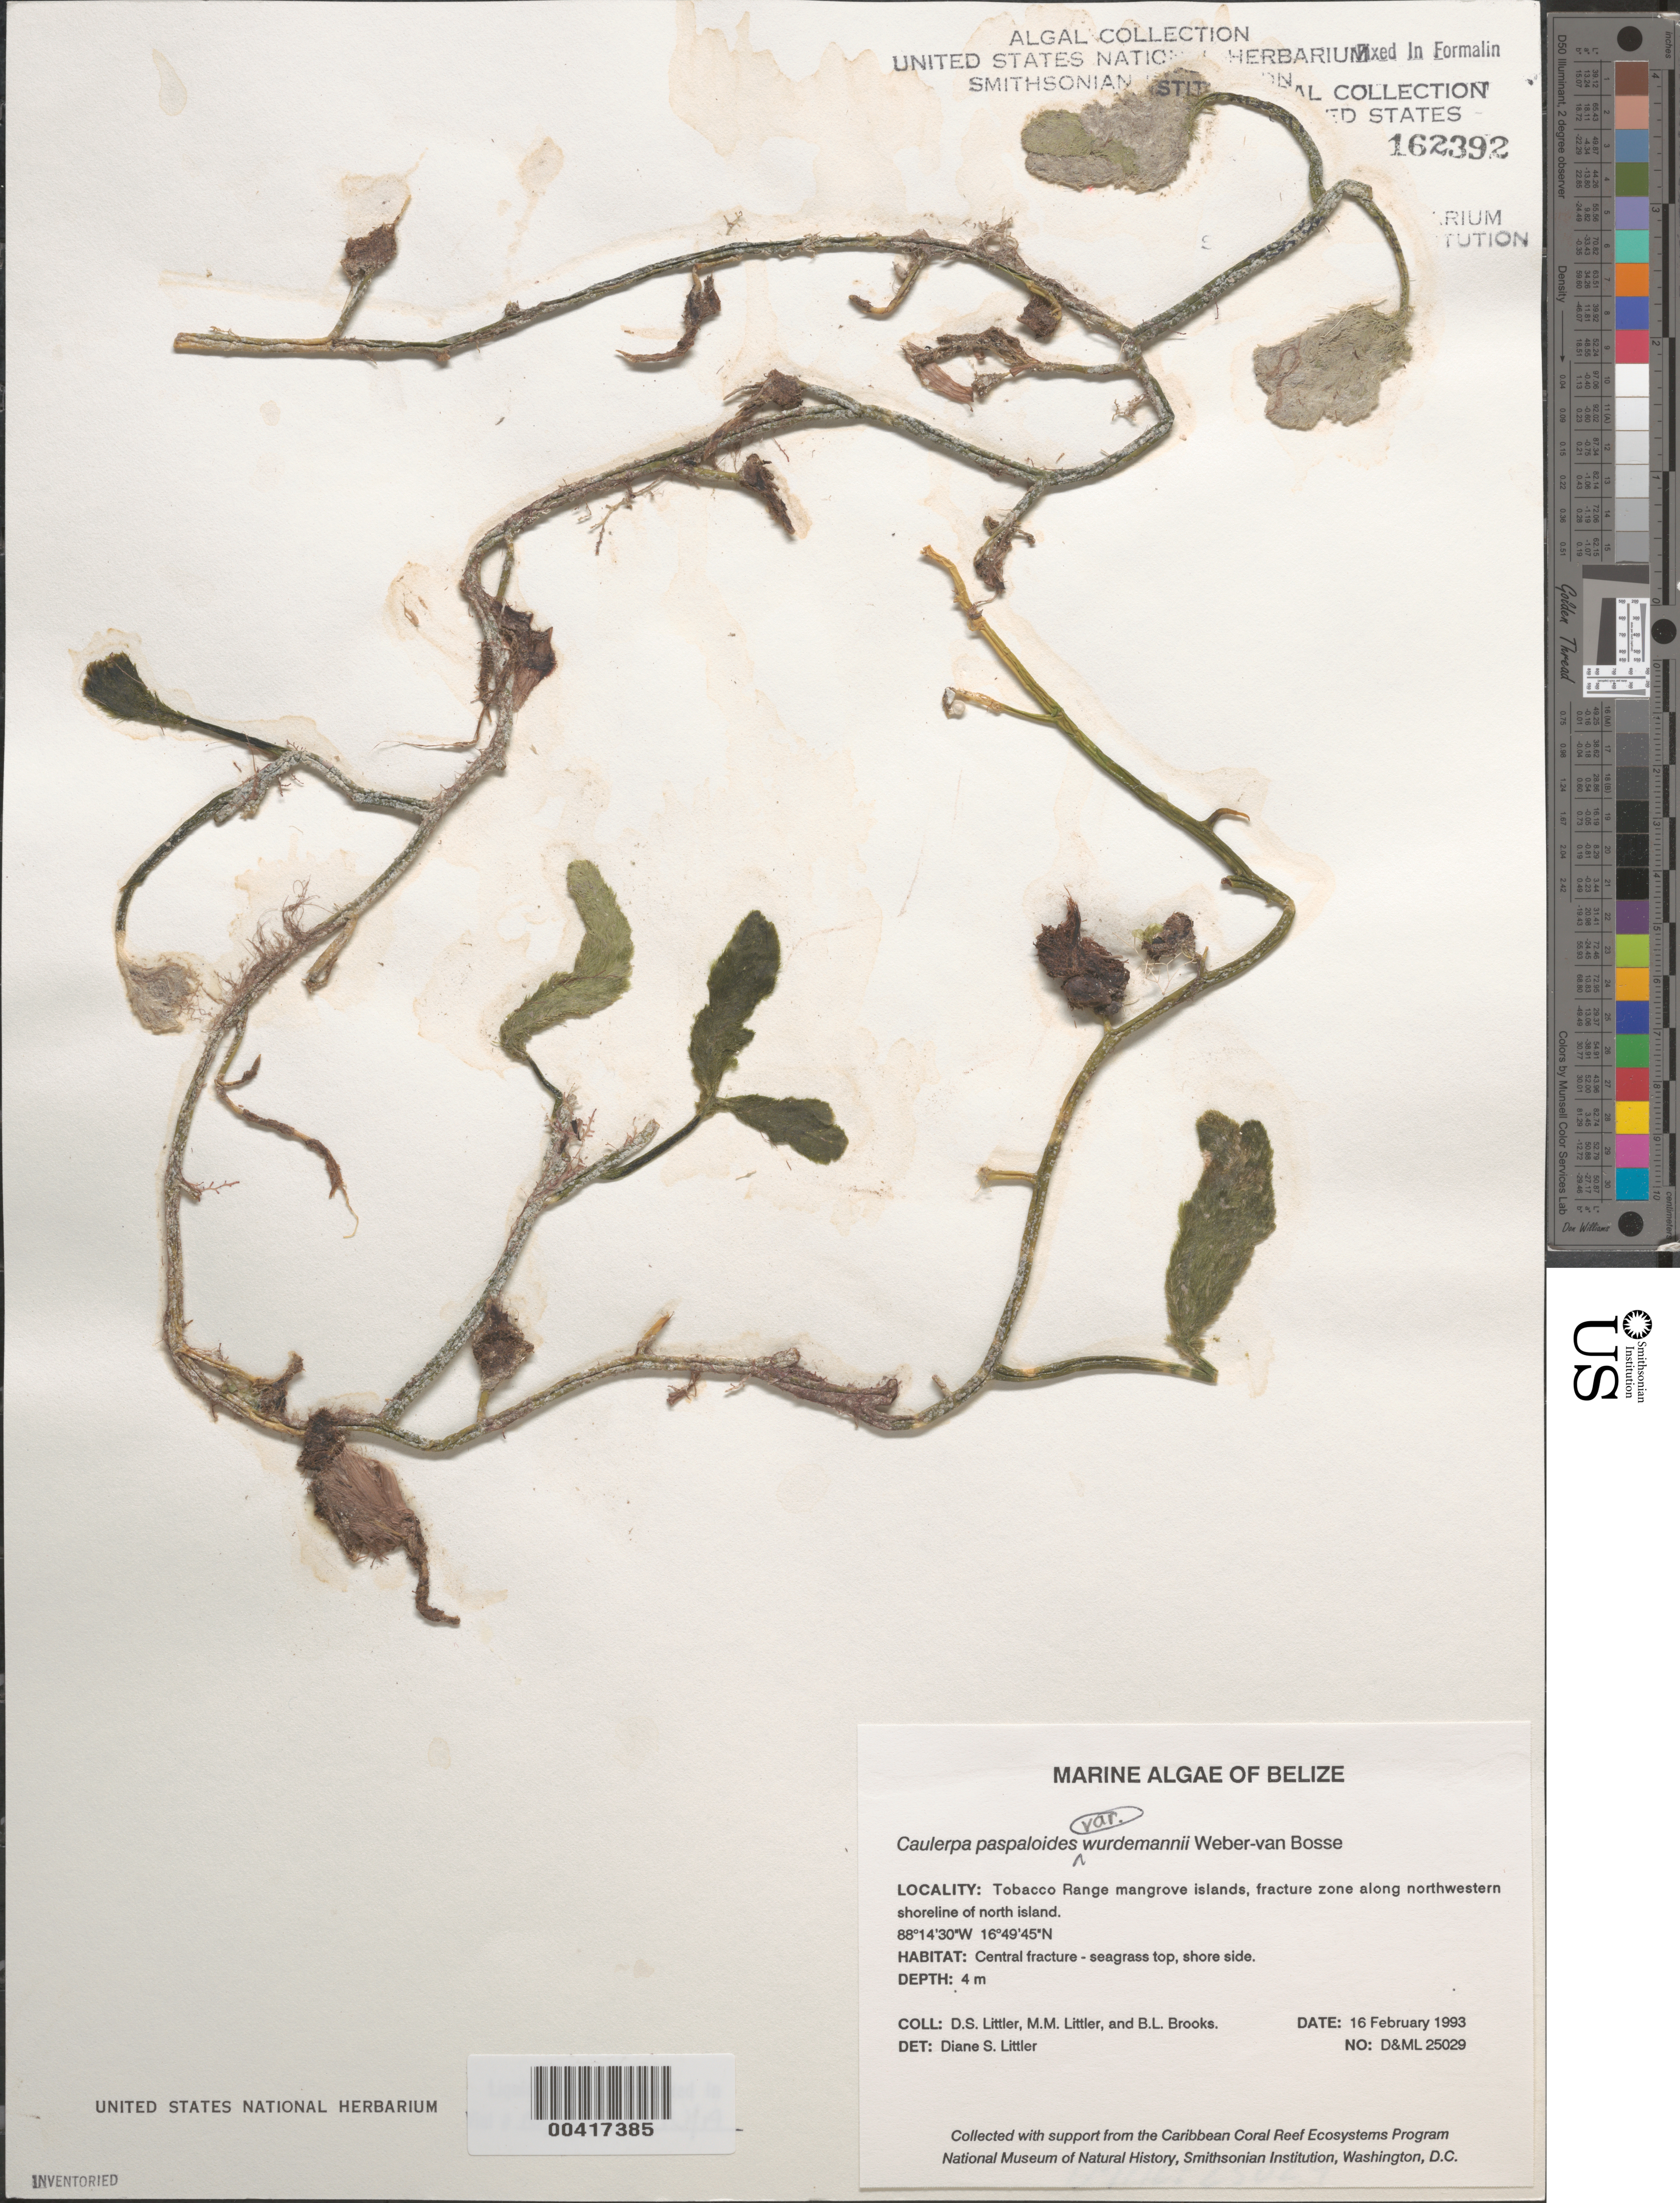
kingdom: Plantae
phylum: Chlorophyta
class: Ulvophyceae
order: Bryopsidales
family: Caulerpaceae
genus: Caulerpa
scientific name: Caulerpa paspaloides var. wurdemannii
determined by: Littler, D. S.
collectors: D. S. Littler, M. M. Littler & B. Brooks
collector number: D&ML 25029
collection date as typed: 16 Feb 1993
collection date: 1993-02-16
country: Belize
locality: Tobacco Range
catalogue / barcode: US 162392